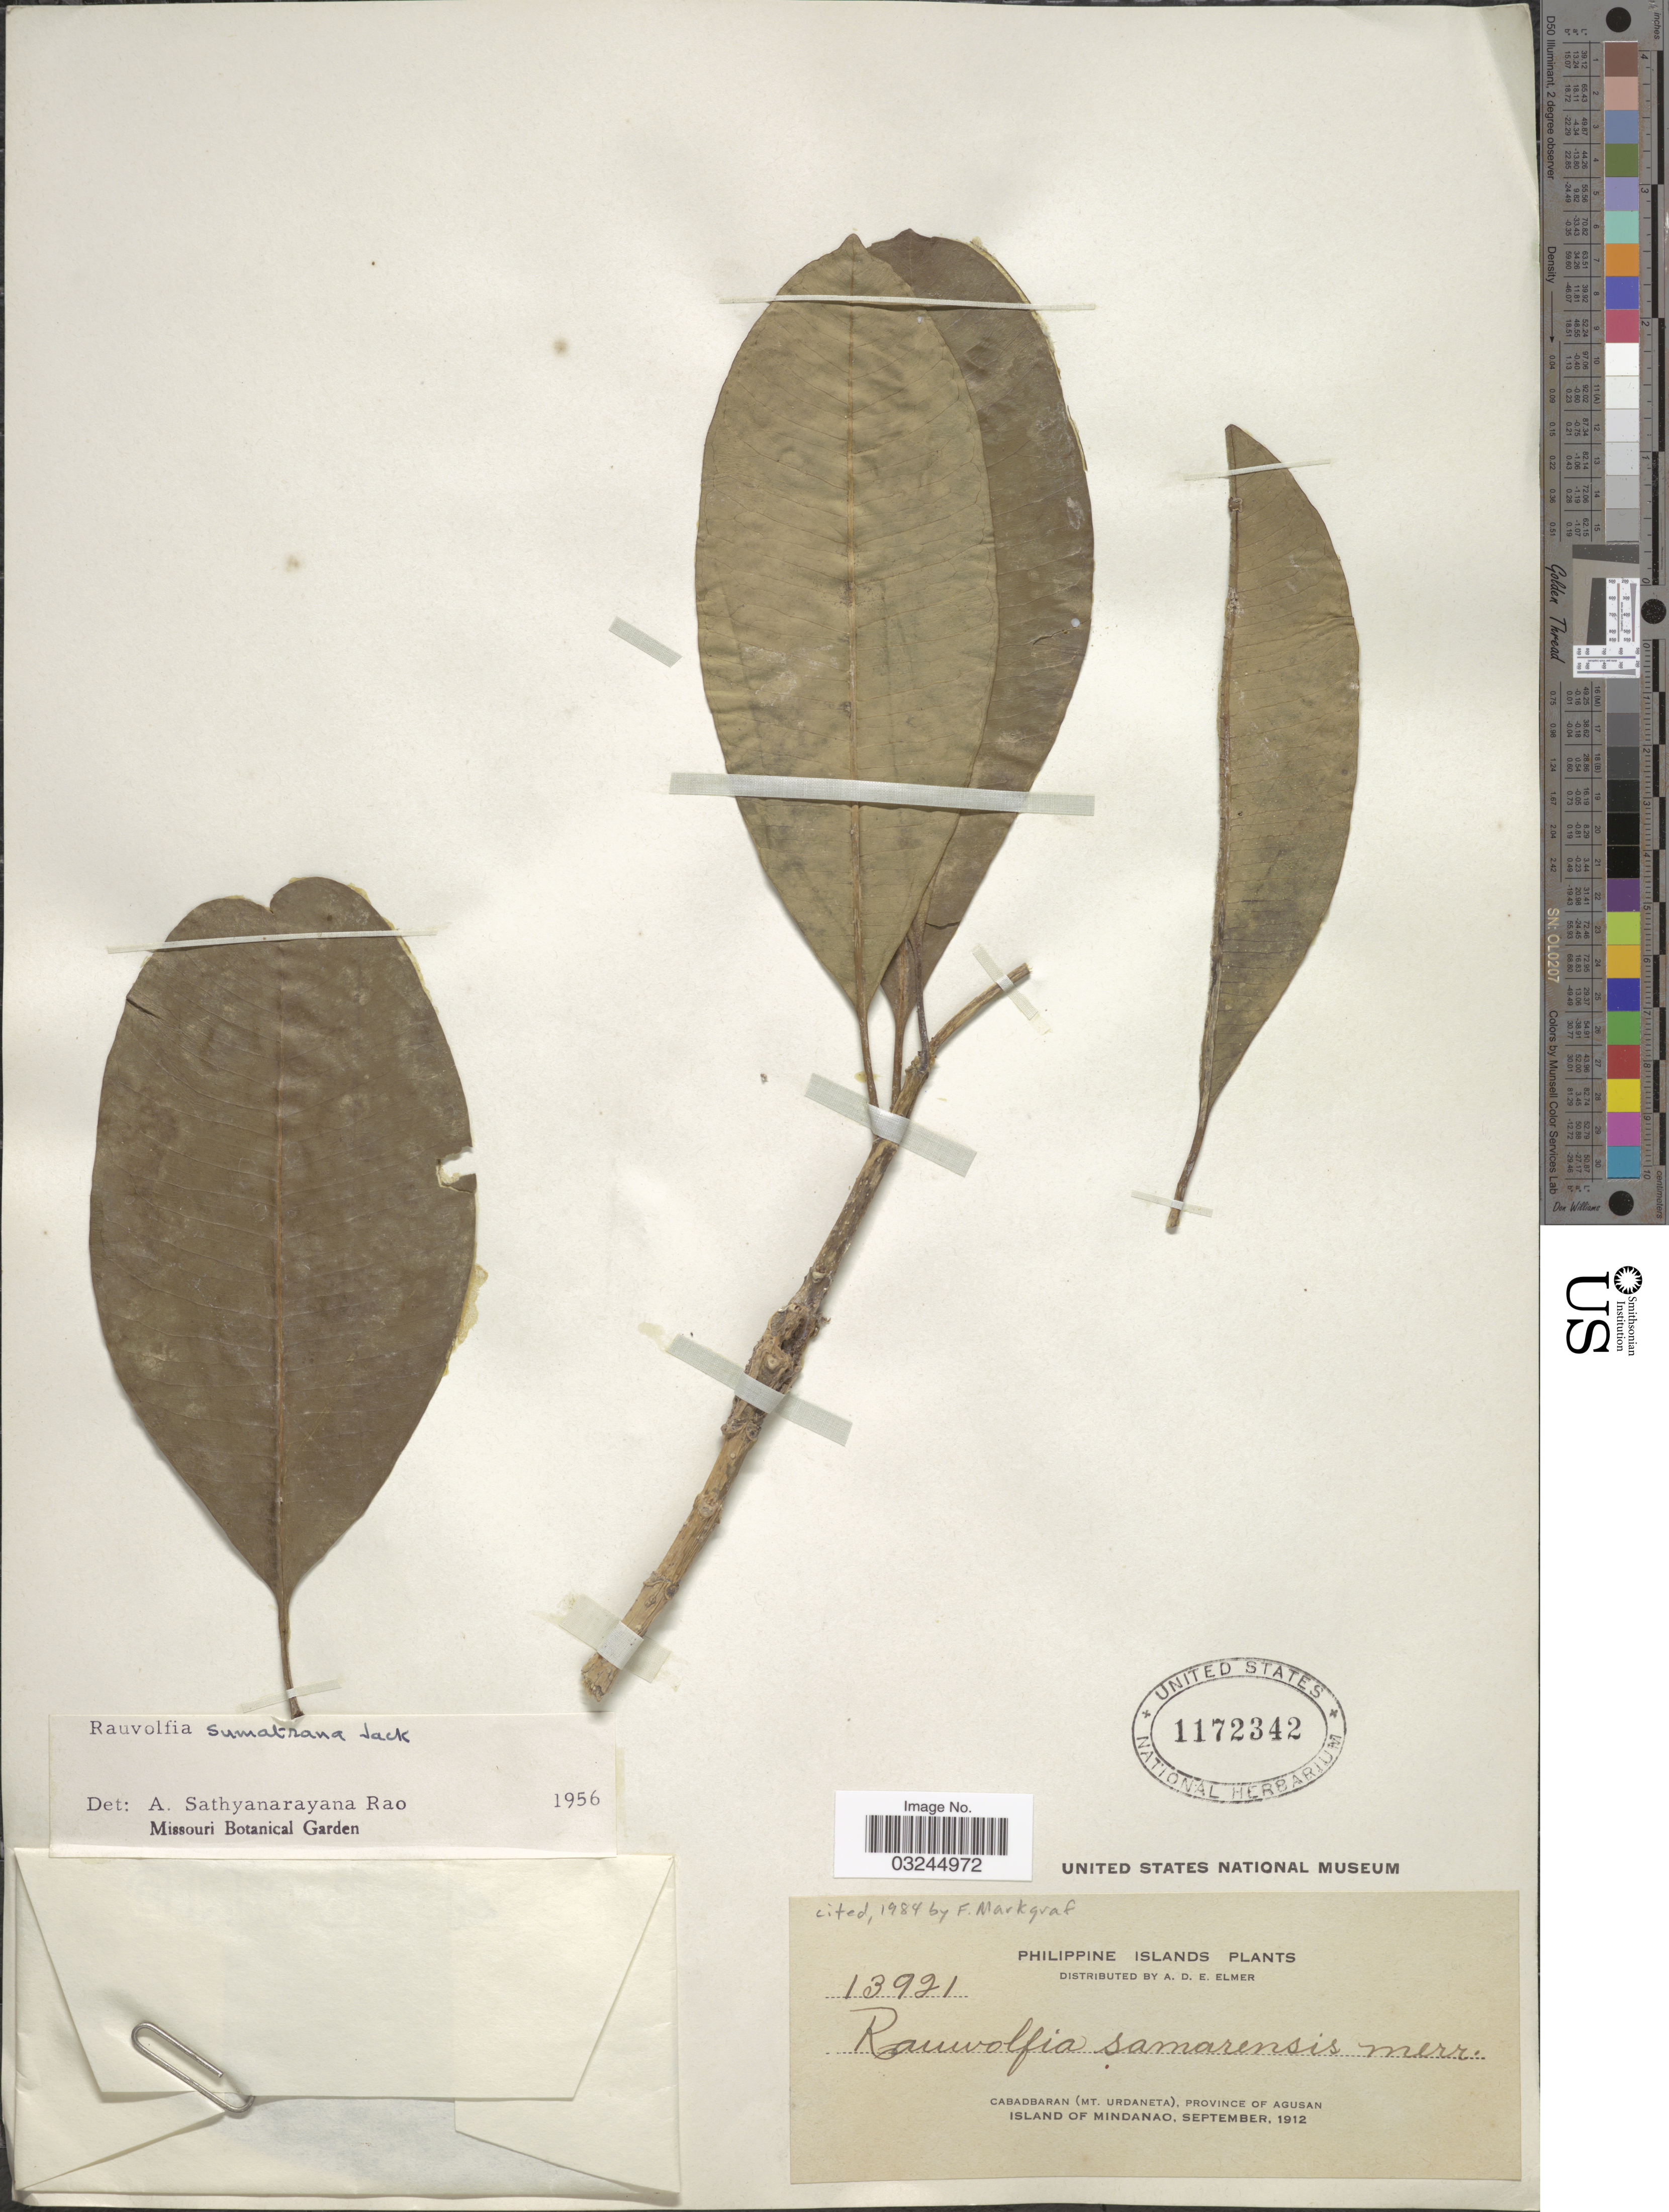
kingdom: Plantae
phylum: Tracheophyta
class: Magnoliopsida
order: Gentianales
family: Apocynaceae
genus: Rauvolfia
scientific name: Rauvolfia samarensis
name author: Merr.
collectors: A. D. E. Elmer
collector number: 13921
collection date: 1912-09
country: Philippines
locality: Cabadbaran (Mt. Urdaneta), Province of Agusan. Island of Mindanao.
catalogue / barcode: US 1172342